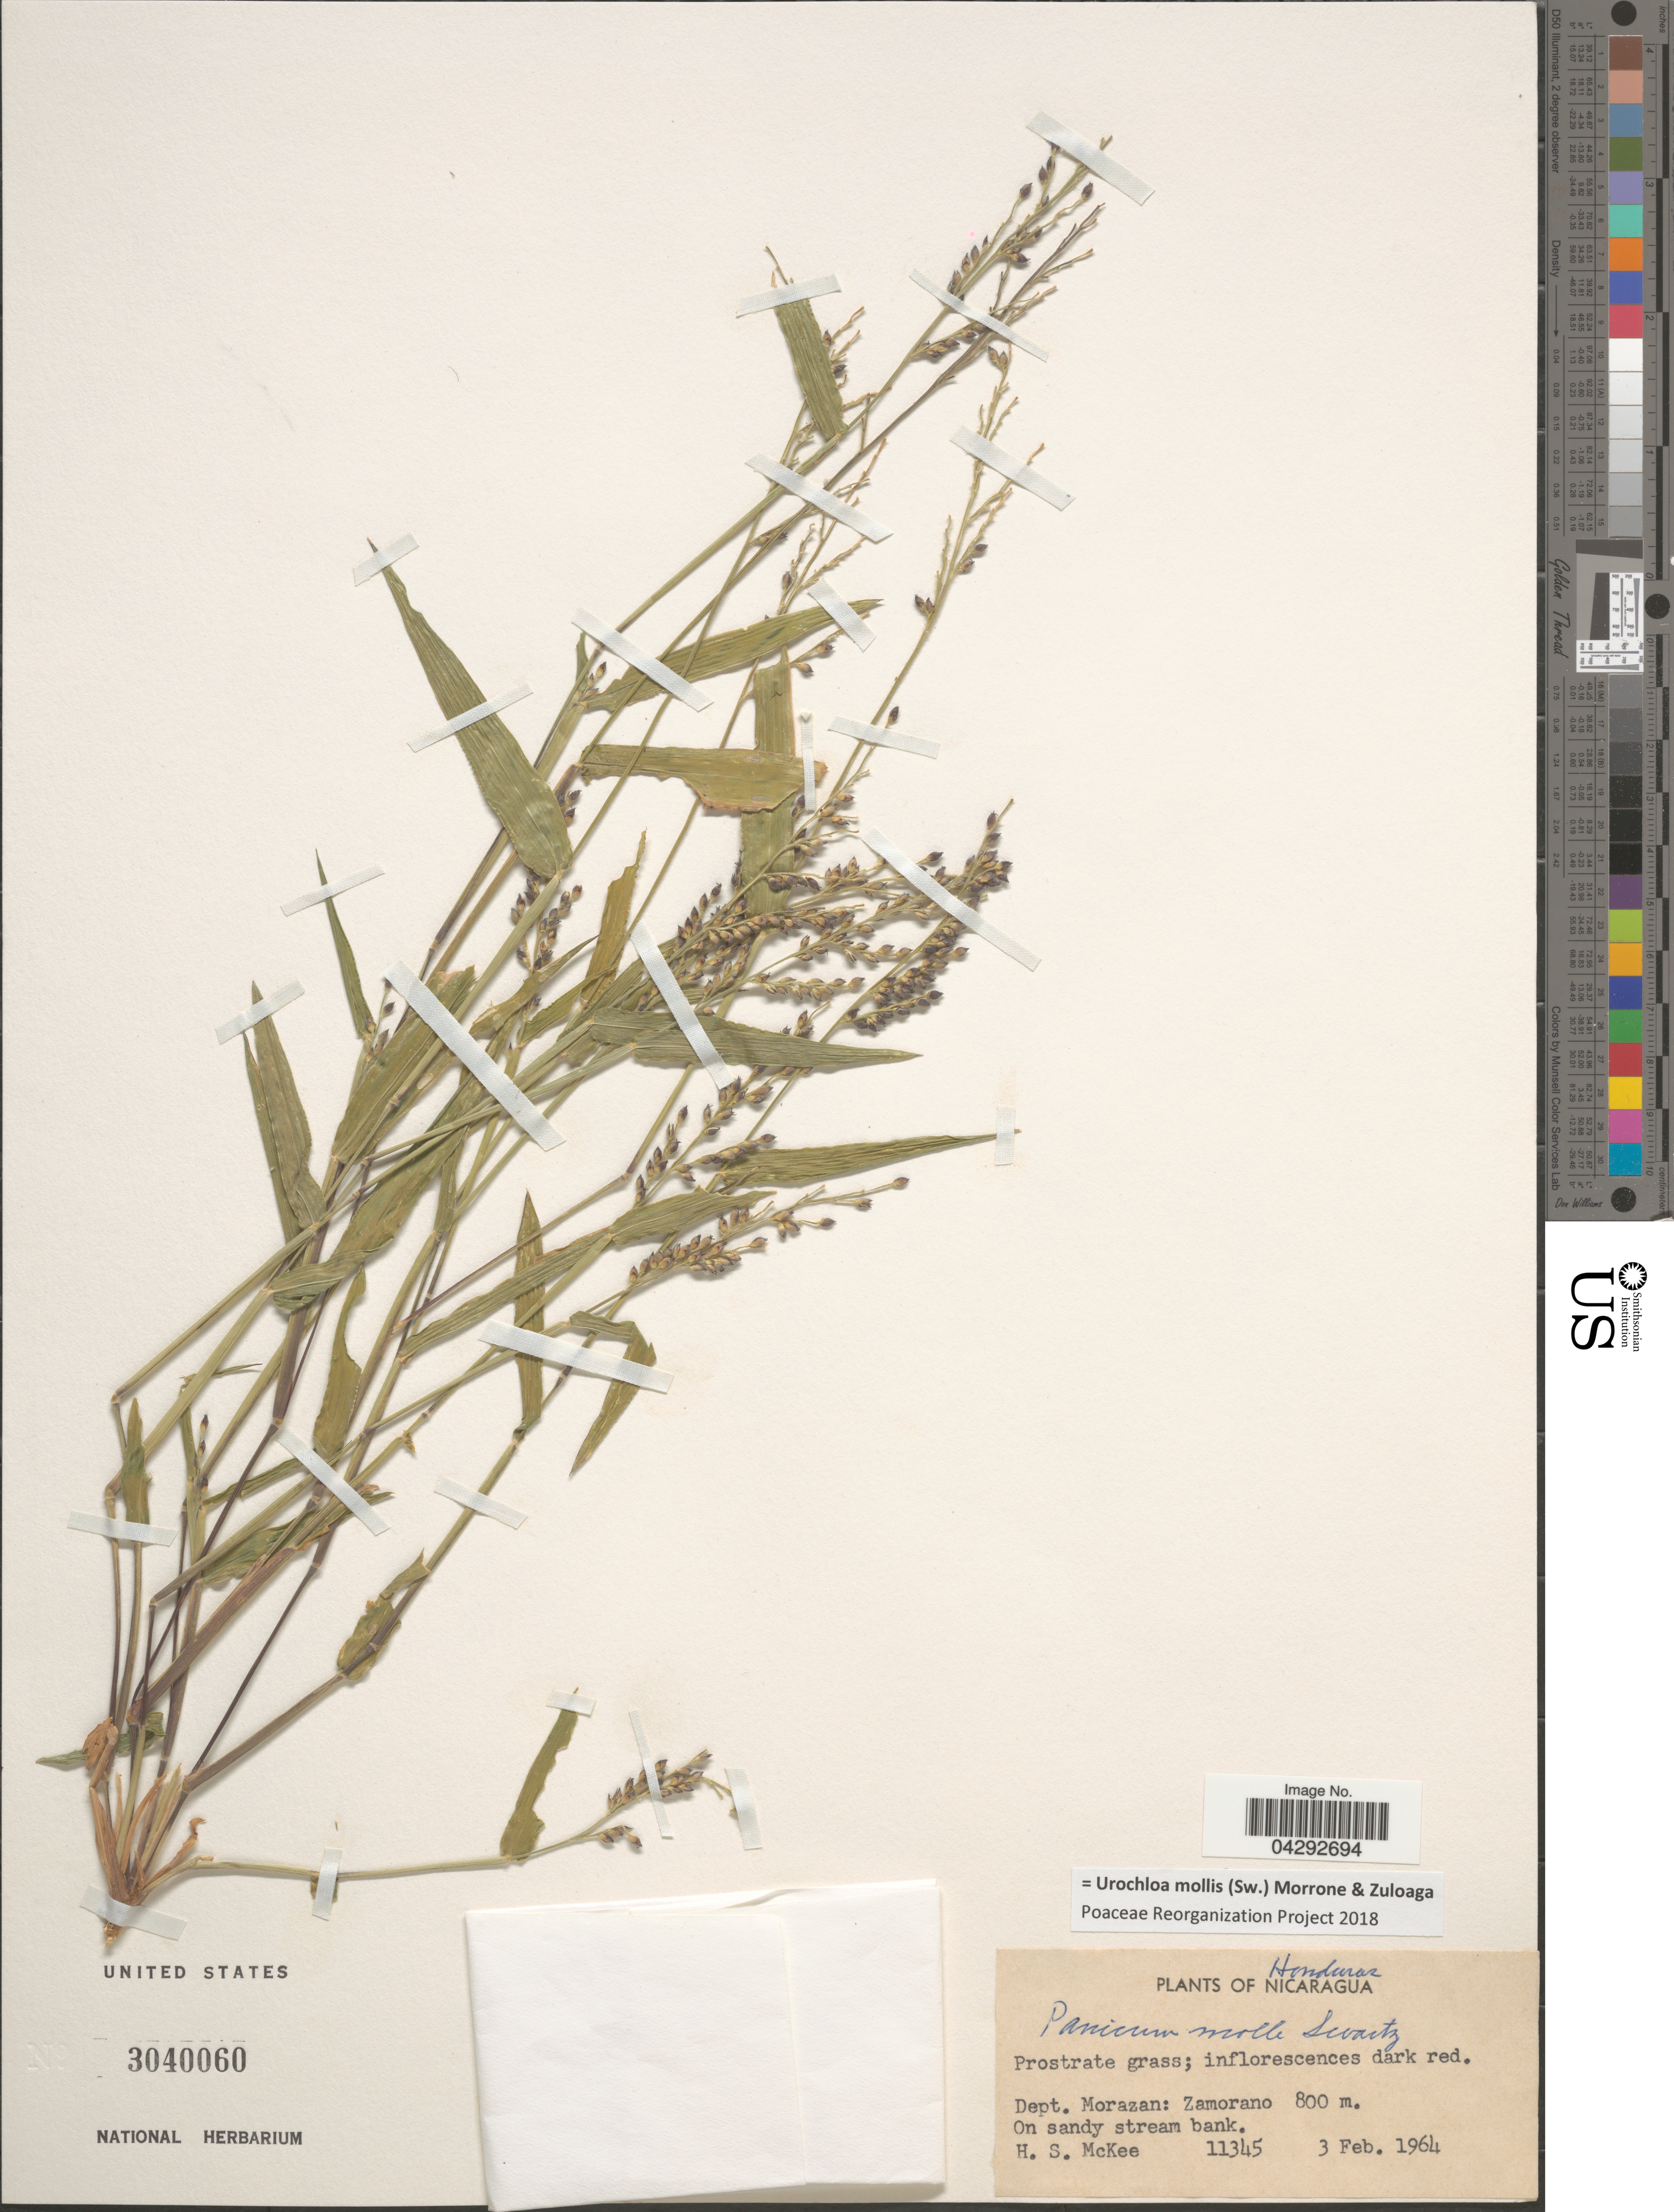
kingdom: Plantae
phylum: Tracheophyta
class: Liliopsida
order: Poales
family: Poaceae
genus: Urochloa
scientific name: Urochloa mollis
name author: (Sw.) Morrone & Zuloaga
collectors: H. S. McKee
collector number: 11345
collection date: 1964-02-03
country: Honduras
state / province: Fco. Morazán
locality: Dept. Morazan: Zamorano.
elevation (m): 800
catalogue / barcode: US 3040060